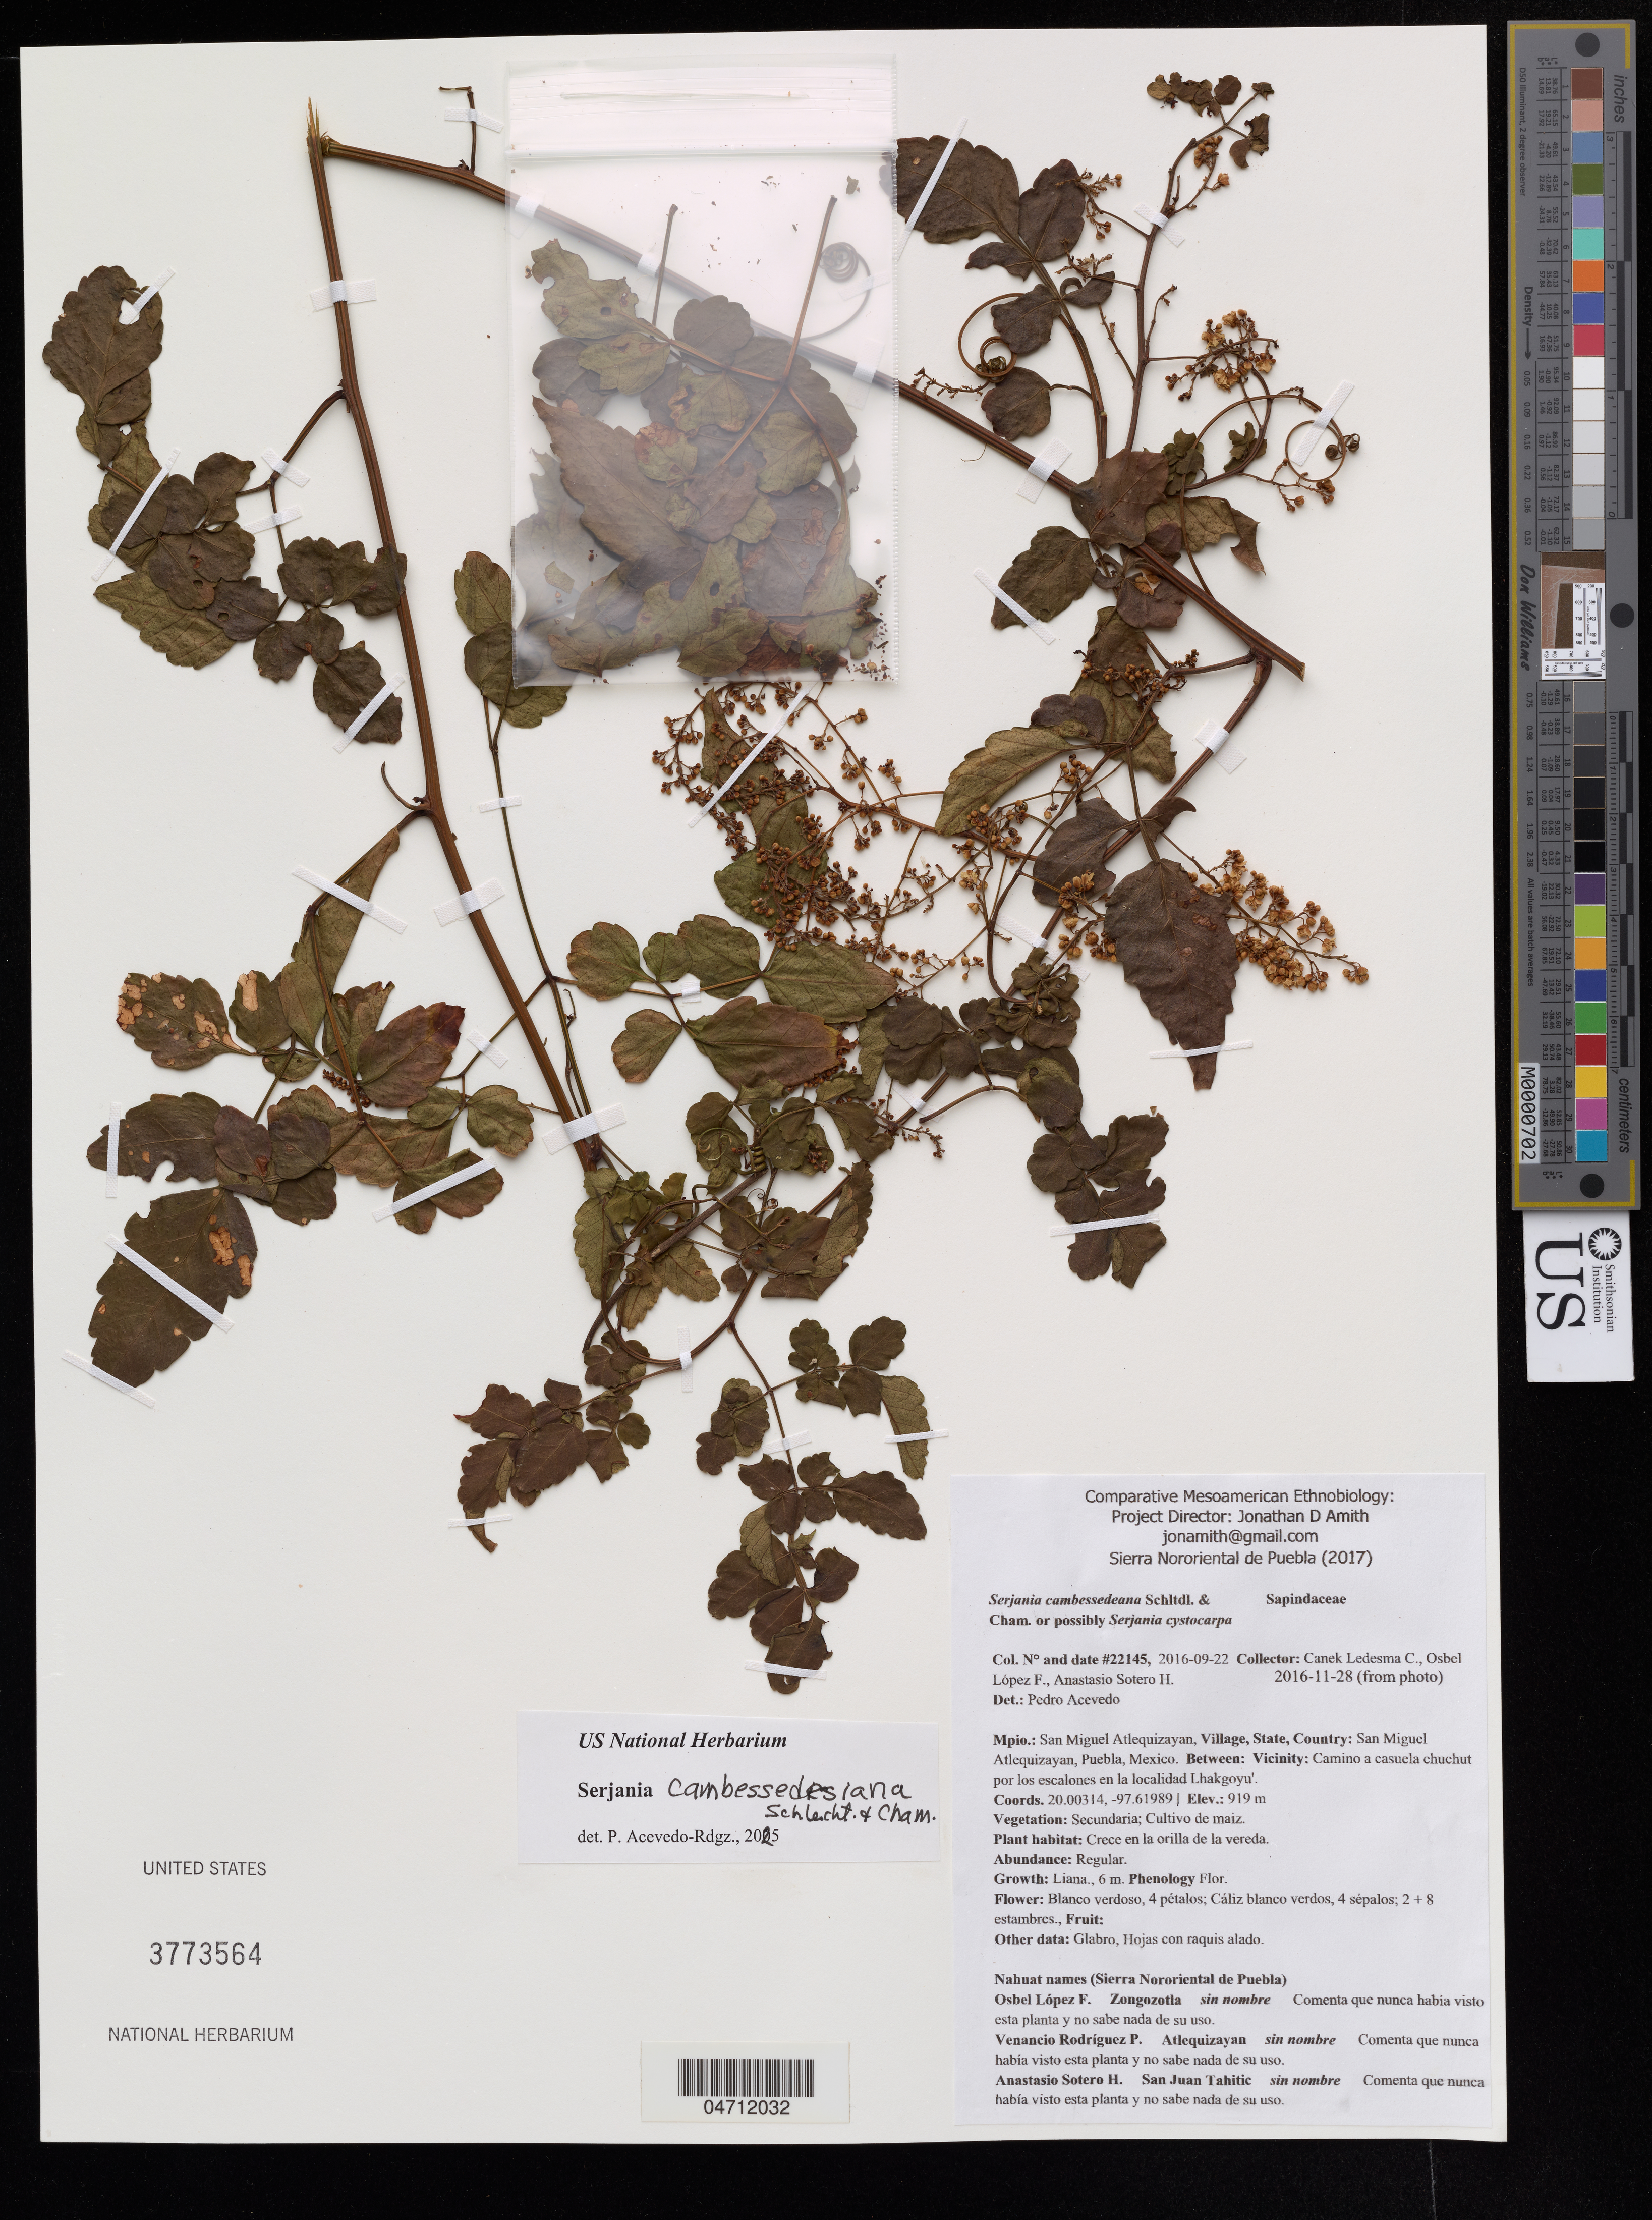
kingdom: Plantae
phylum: Tracheophyta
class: Magnoliopsida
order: Sapindales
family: Sapindaceae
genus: Serjania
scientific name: Serjania cambessediana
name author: Schltdl. & Cham.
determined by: Acevedo-Rodríguez, P., (BOT), Smithsonian Institution - National Museum of Natural History (UNITED STATES)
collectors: Canek Ledesma C., O. López Francisco & A. Sotero H.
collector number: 22145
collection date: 2016-09-22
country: Mexico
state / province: Puebla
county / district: Atlequizayán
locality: Atlequizayán, Camino a casuela chuchut por los escalones en la localidad Lhaqoyu'.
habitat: Crece en la orilla de la vereda.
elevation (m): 919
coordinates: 20.00314, -97.61989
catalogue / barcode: US 3773564